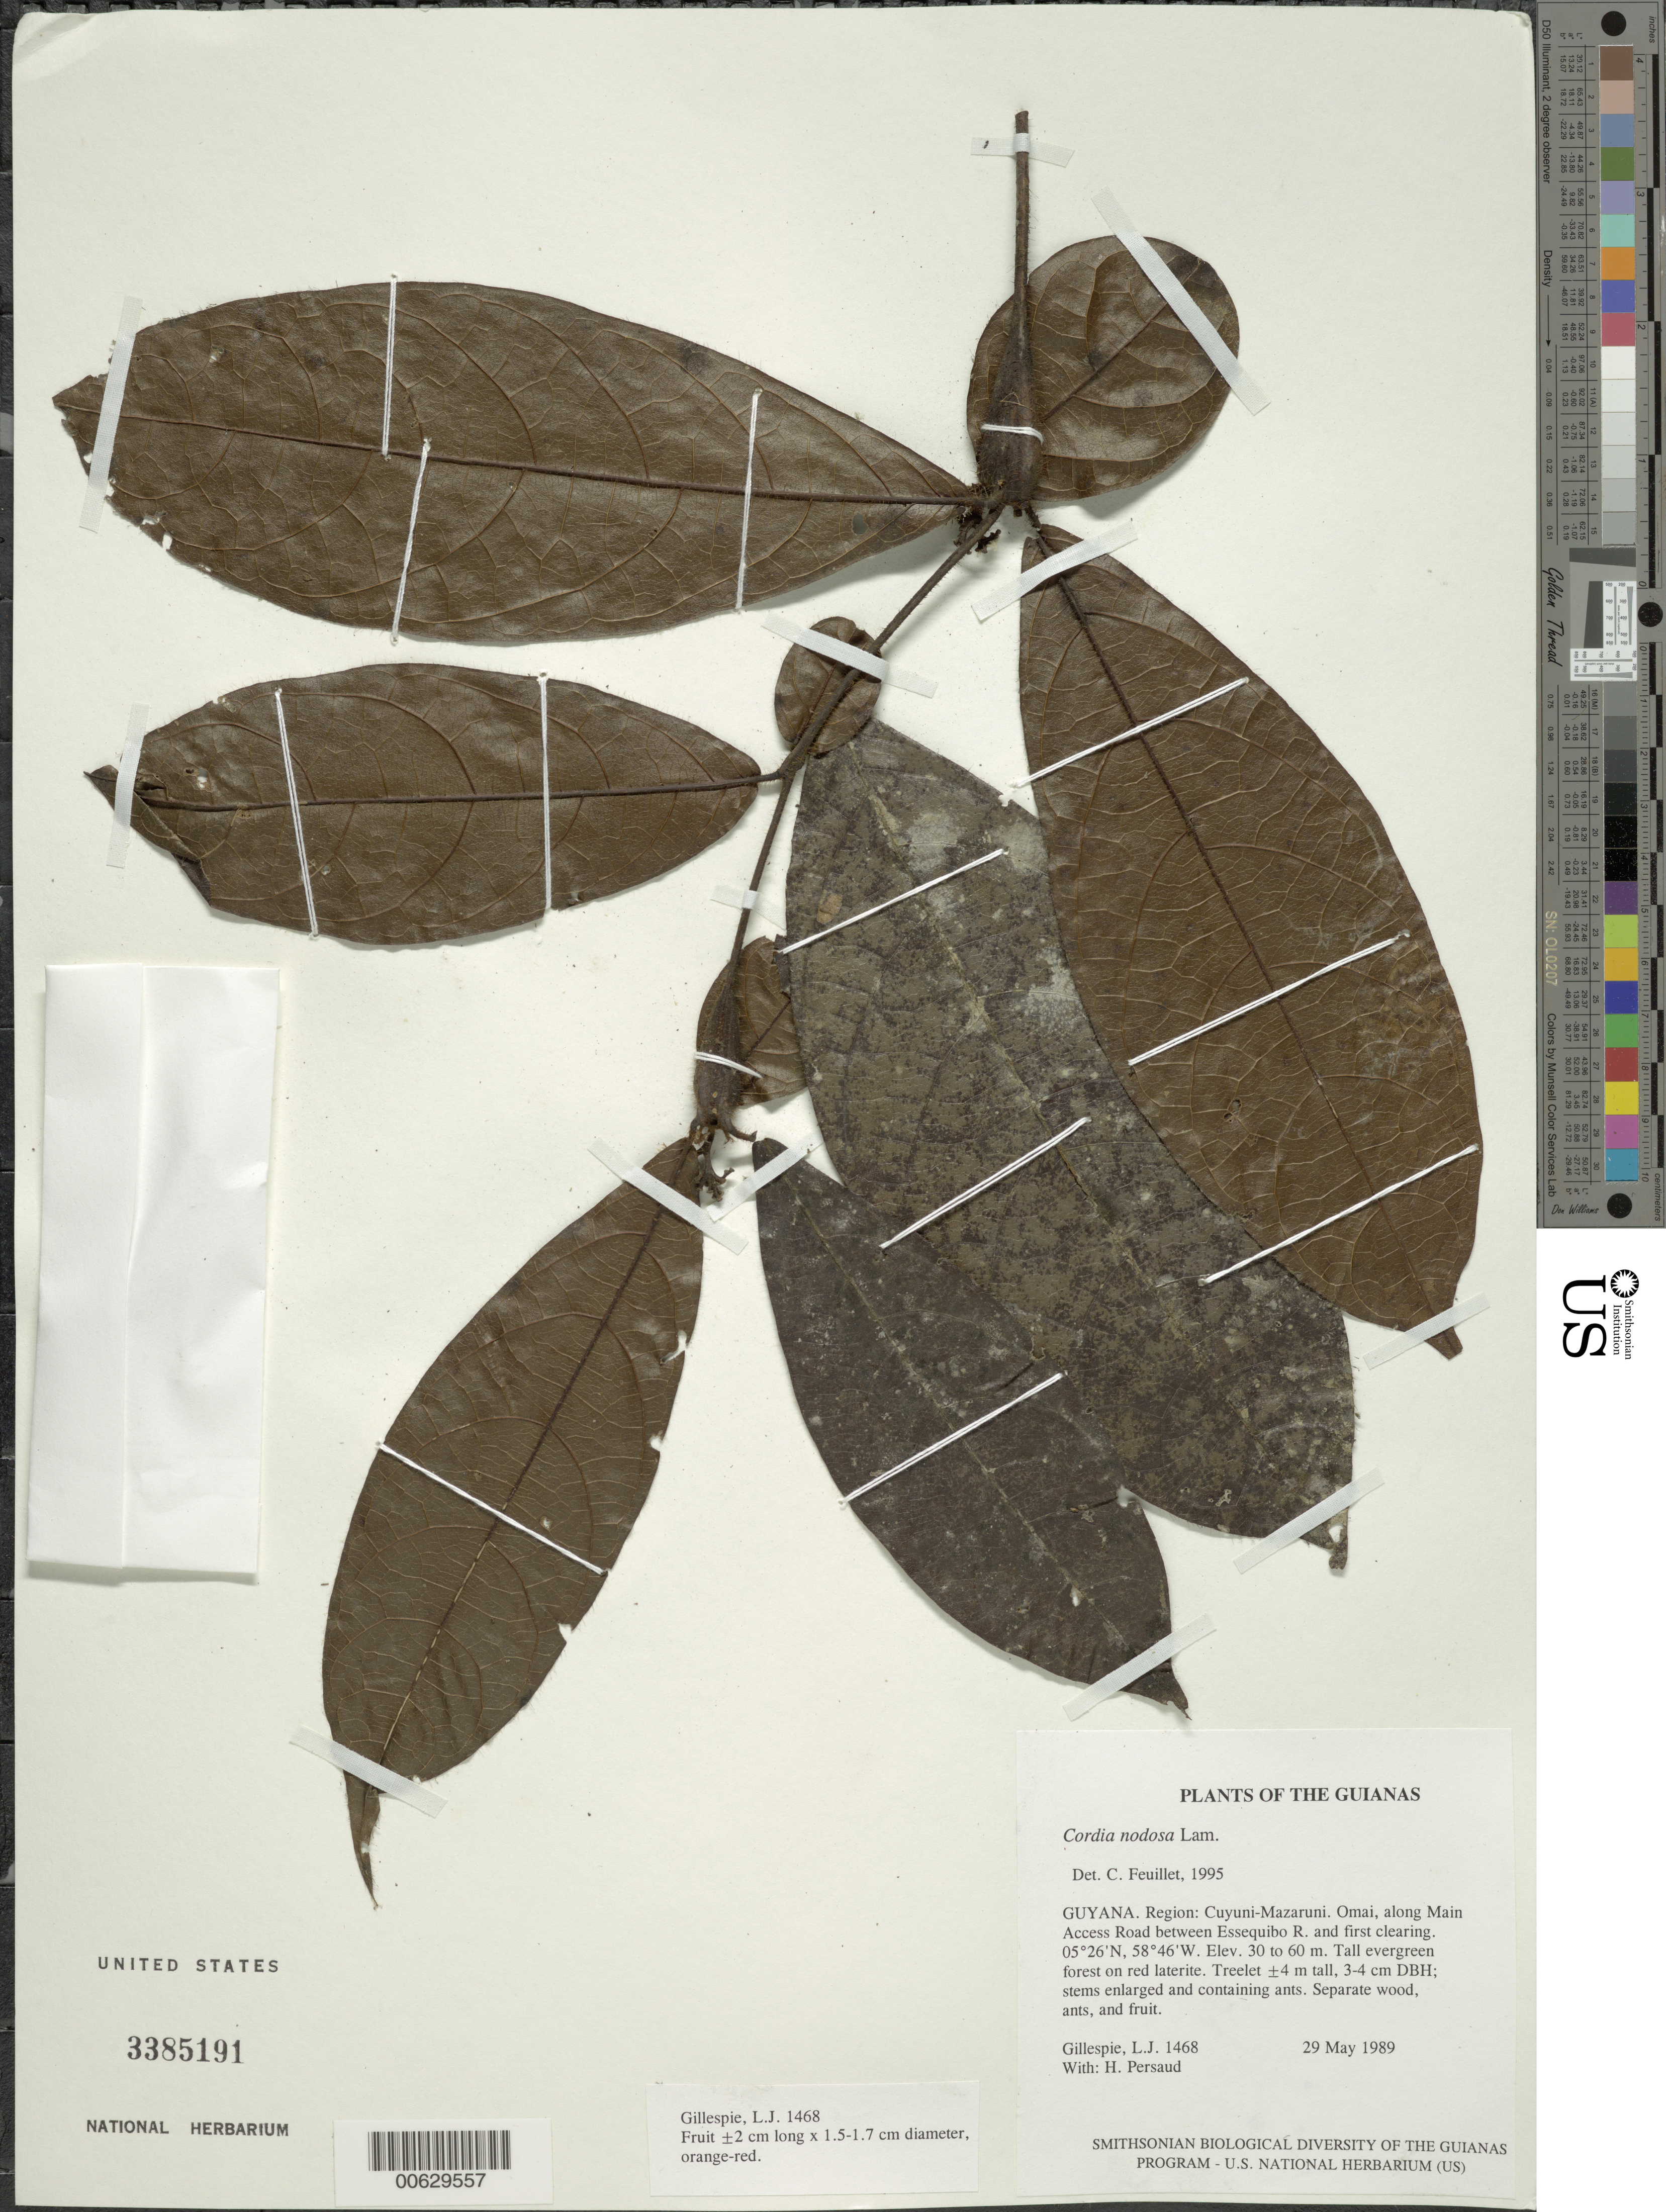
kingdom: Plantae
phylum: Tracheophyta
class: Magnoliopsida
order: Boraginales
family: Cordiaceae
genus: Cordia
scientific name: Cordia nodosa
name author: Lam.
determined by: Feuillet, C.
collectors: L. J. Gillespie & H. Persaud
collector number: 1468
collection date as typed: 29 May 1989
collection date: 1989-05-29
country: Guyana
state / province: Cuyuni-Mazaruni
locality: Omai, along Main Access Road between Essequibo R. and first clearing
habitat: Tall evergreen forest on red laterite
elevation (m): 30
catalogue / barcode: US 3385191